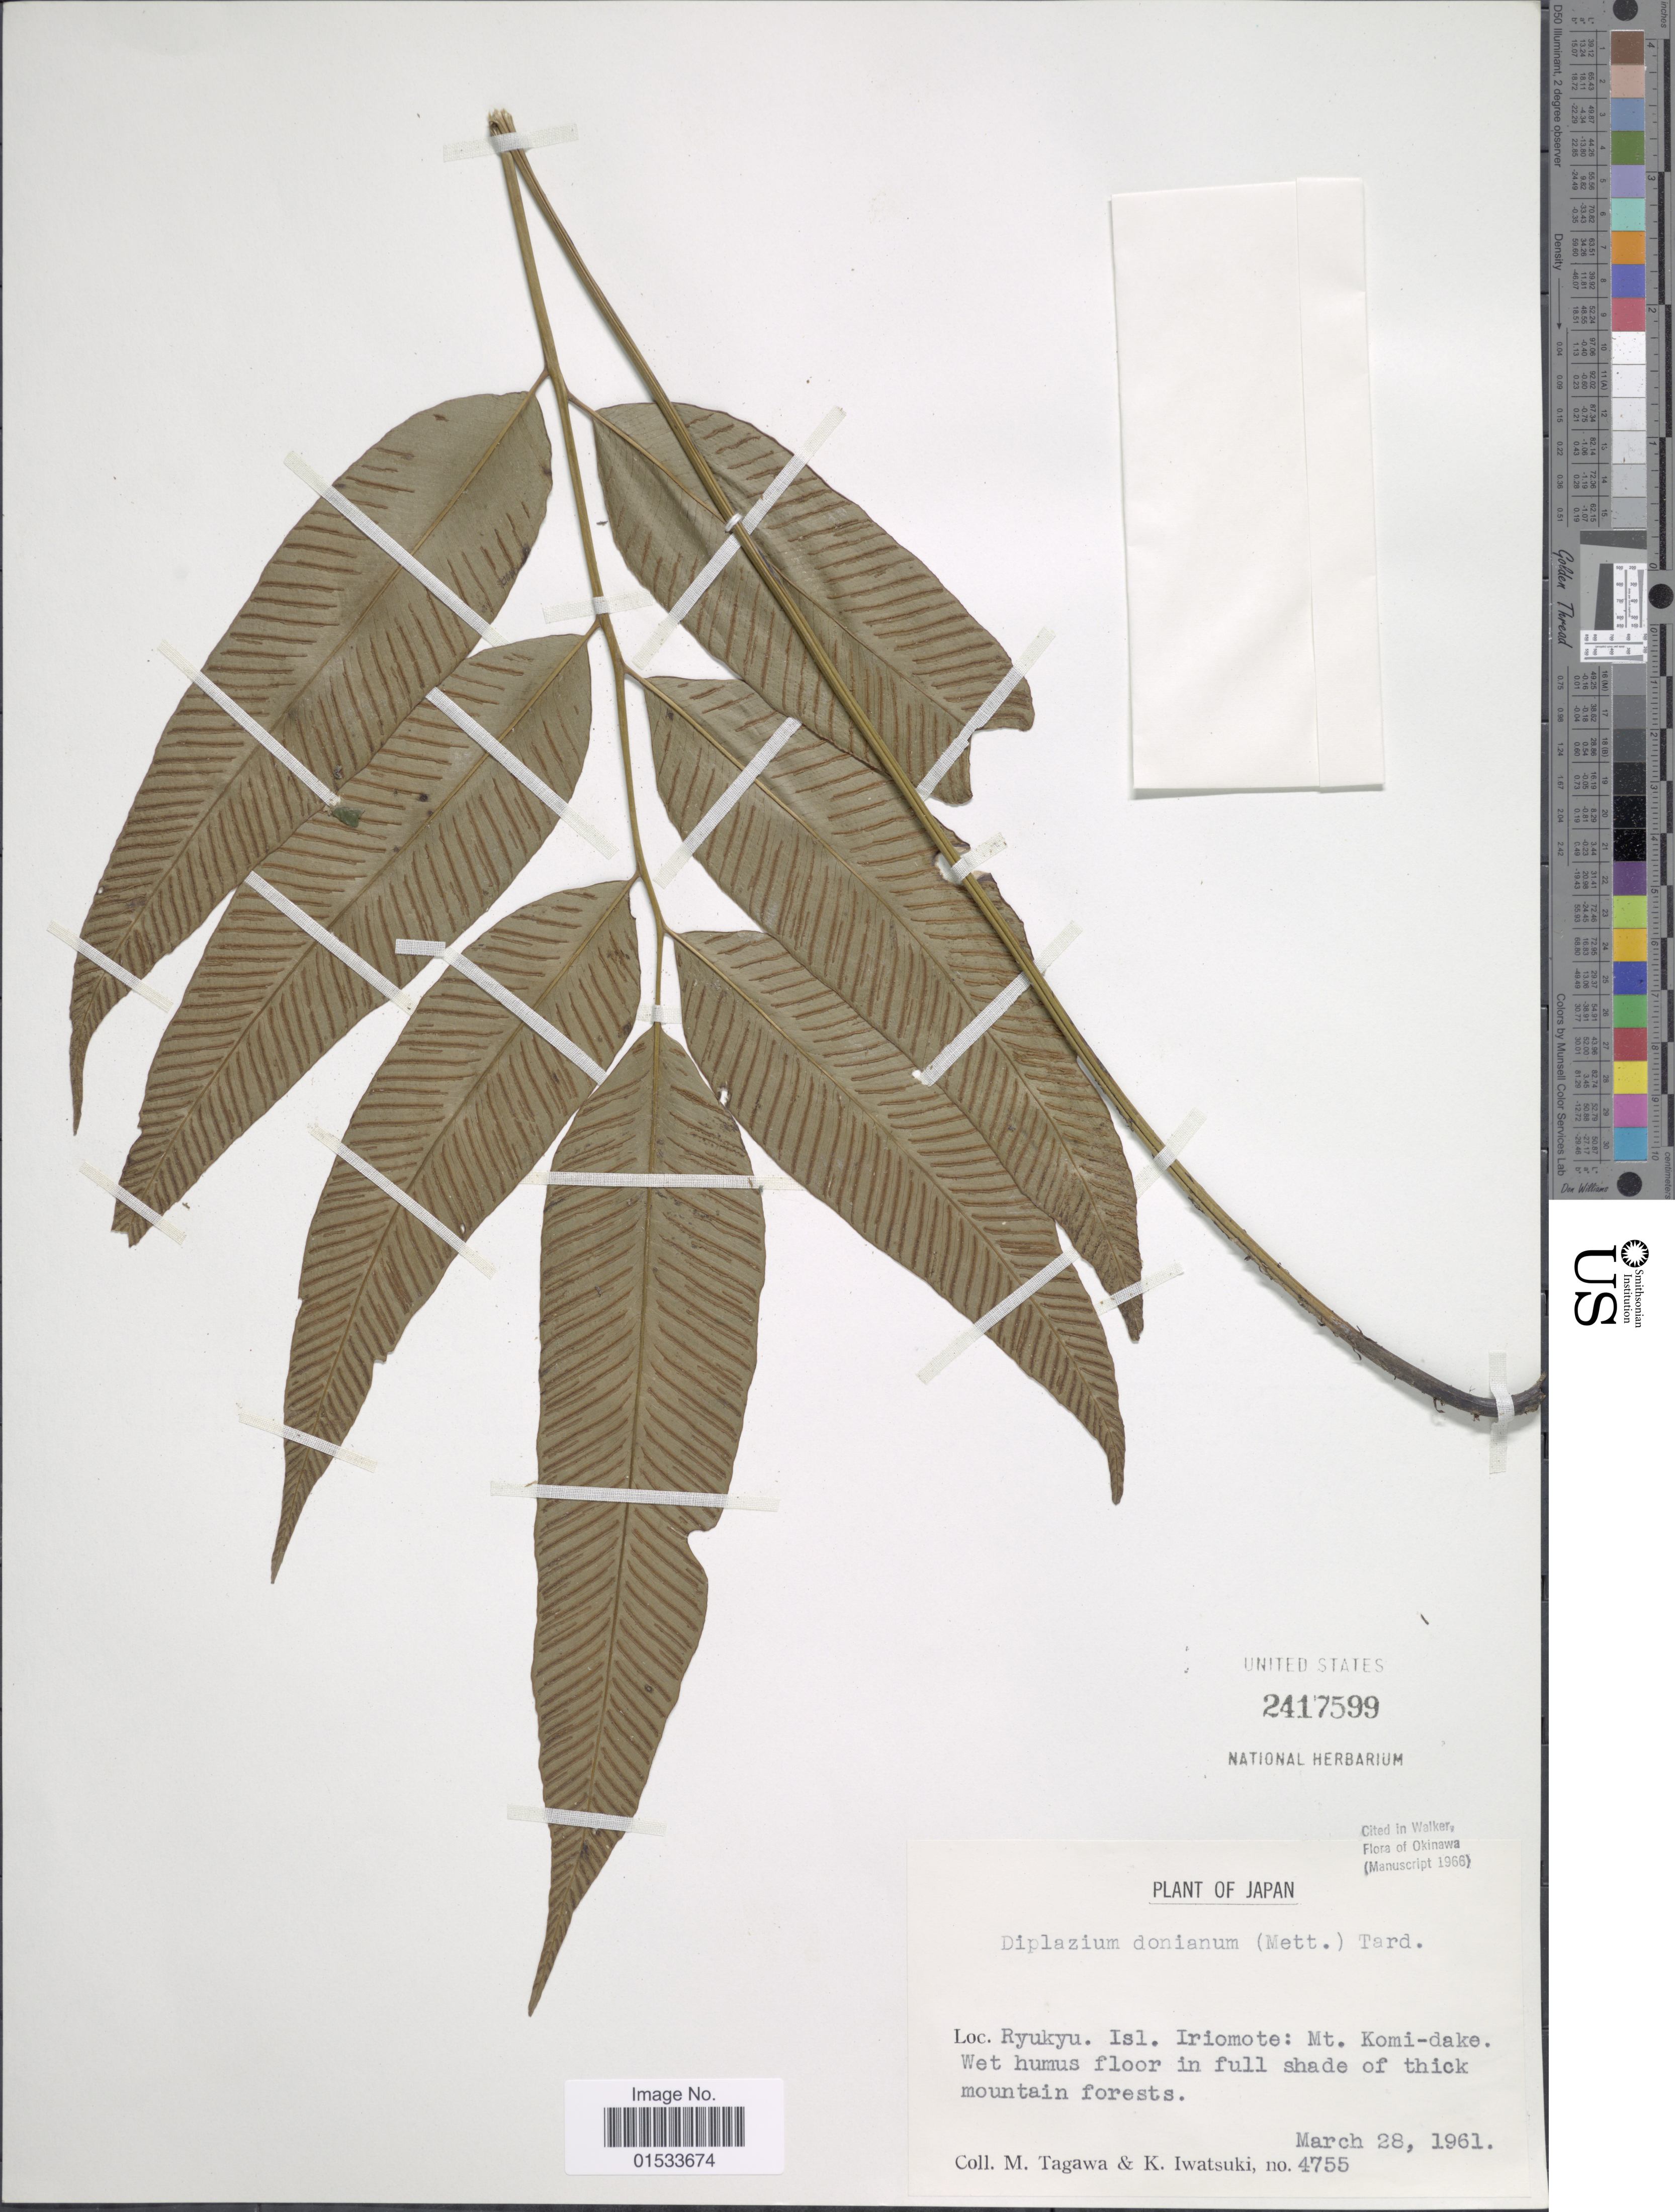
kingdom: Plantae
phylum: Tracheophyta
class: Polypodiopsida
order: Polypodiales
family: Athyriaceae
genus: Diplazium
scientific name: Diplazium donianum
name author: (Mett.) Tardieu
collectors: M. Tagawa & K. Iwatsuki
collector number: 4755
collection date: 1961-03-28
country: Japan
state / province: Okinawa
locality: Ryukyu, Isl. Iriomote: Mt. Kom-dake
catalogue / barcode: US 2417599